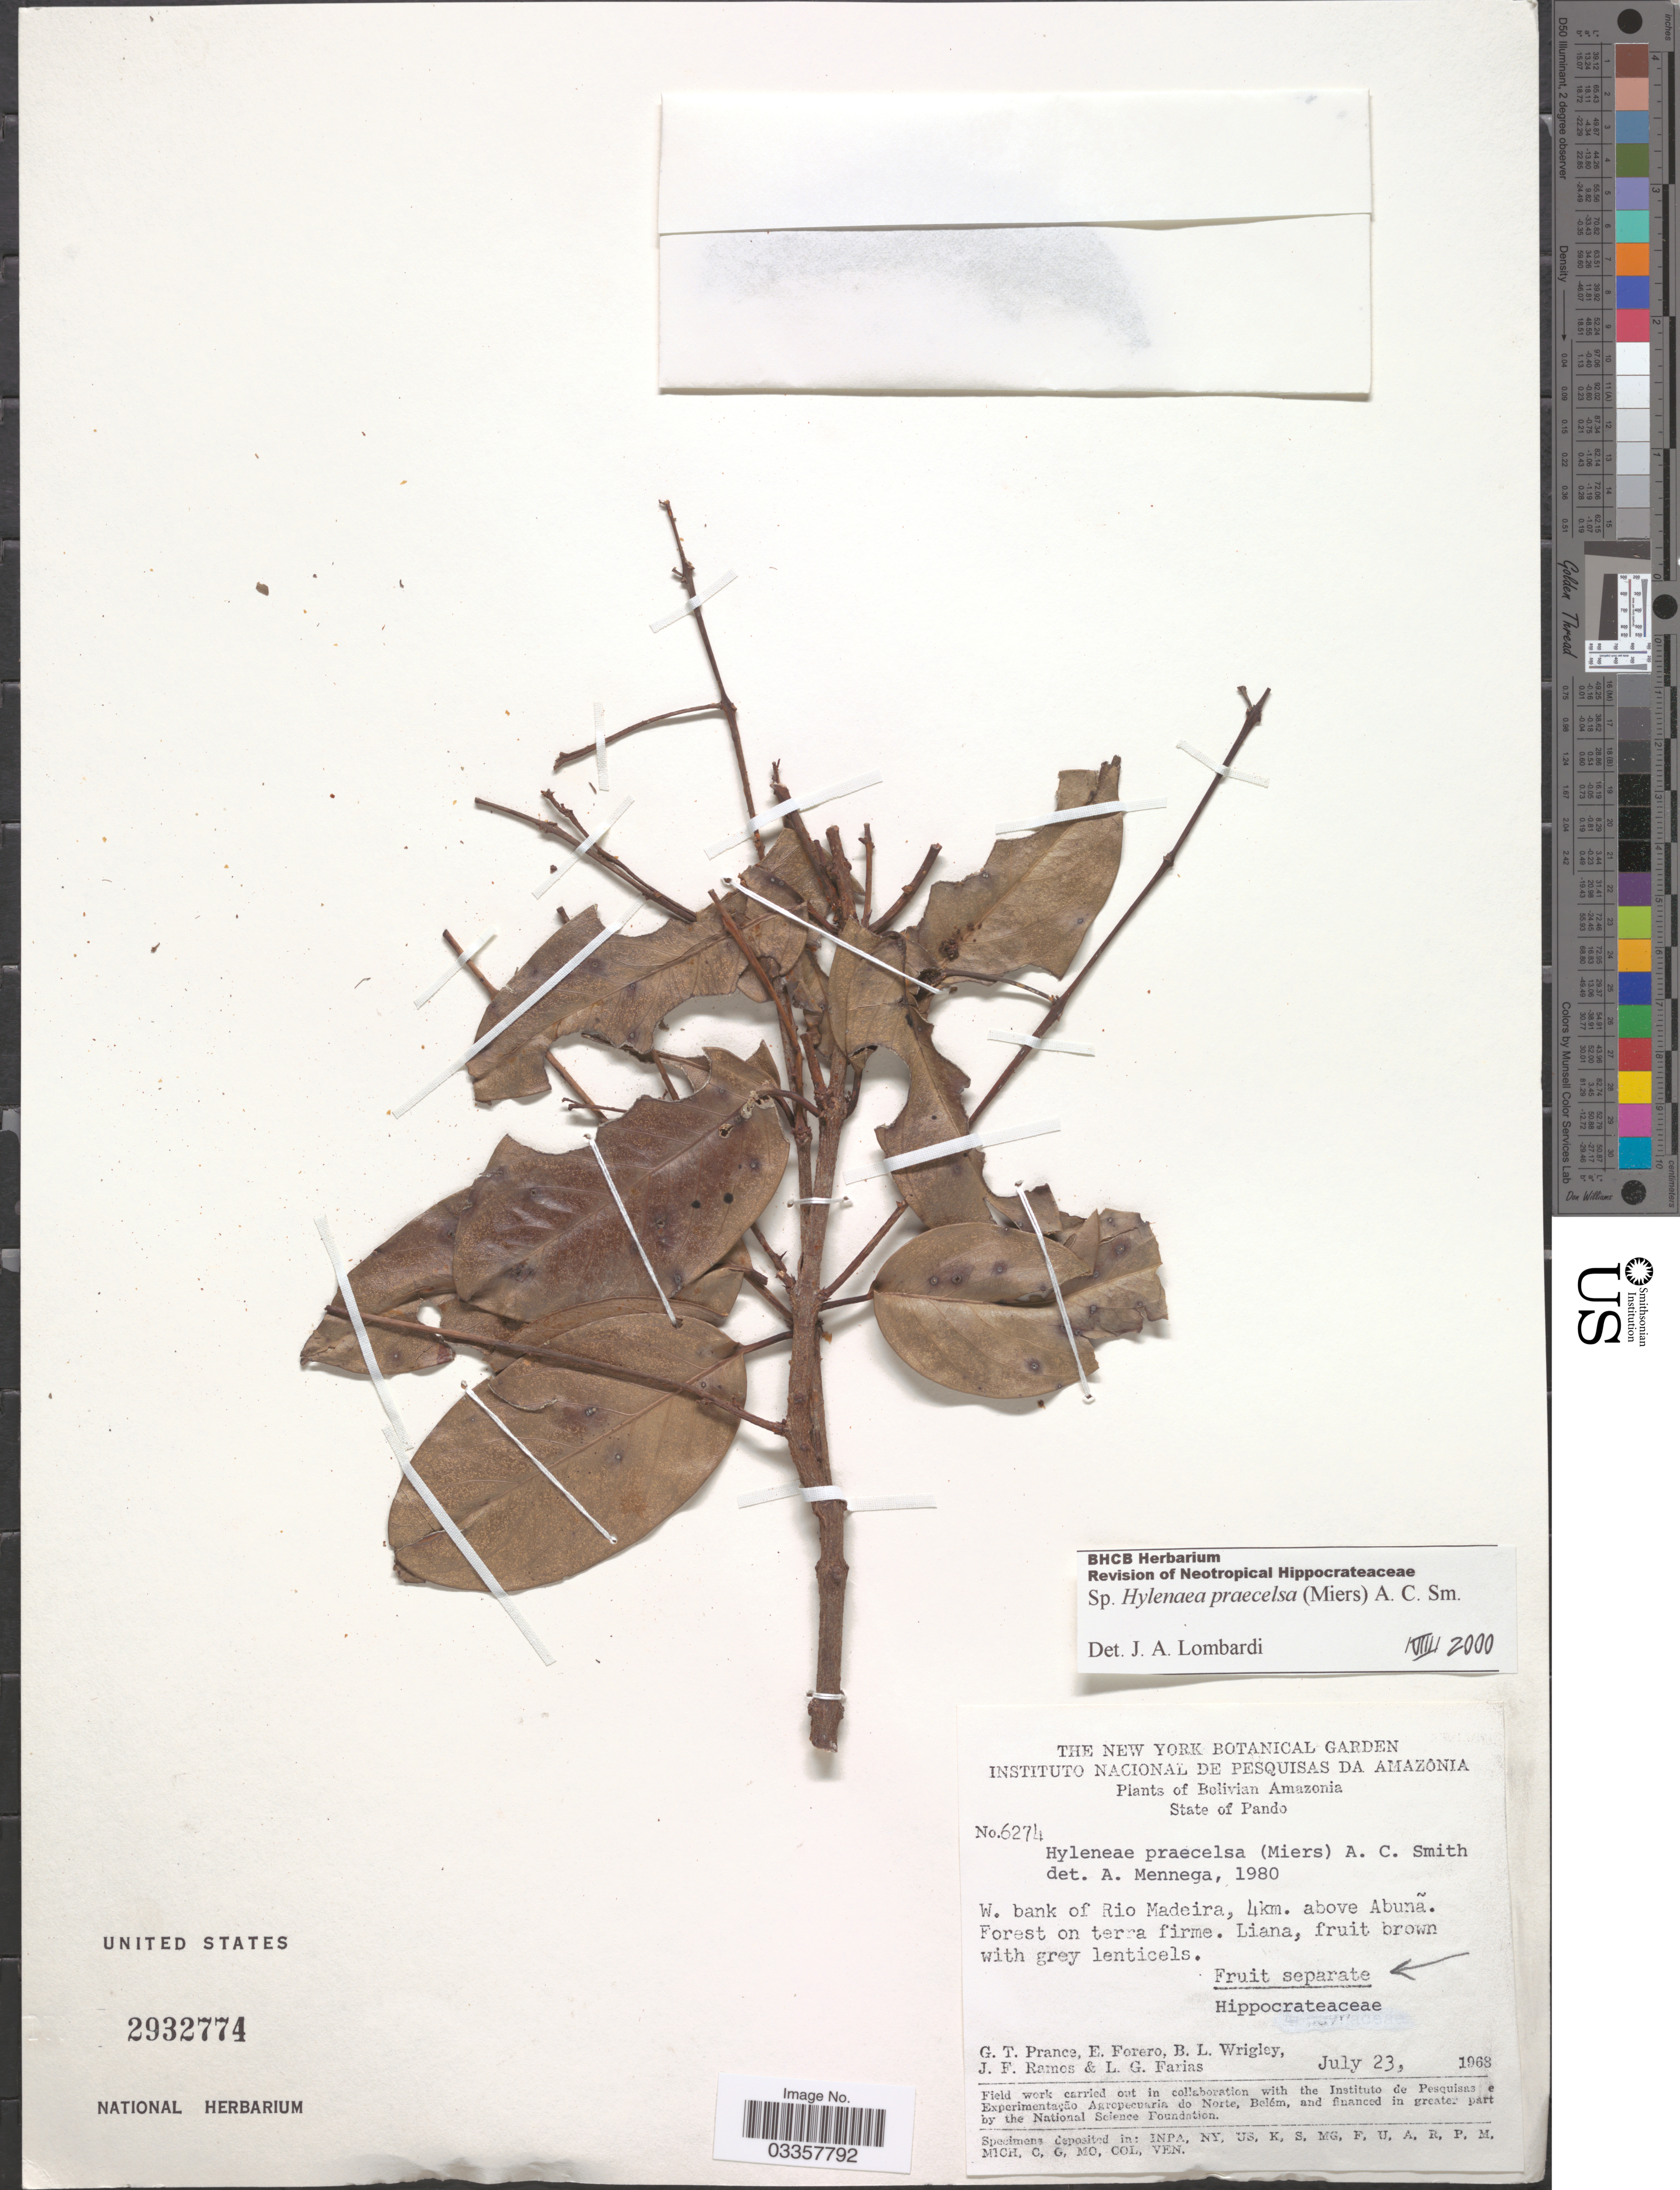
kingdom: Plantae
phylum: Tracheophyta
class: Magnoliopsida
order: Celastrales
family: Celastraceae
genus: Hylenaea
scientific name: Hylenaea praecelsa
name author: (Miers) A.C. Sm.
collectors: G. T. Prance, E. Forero, B. L. Wrigley, J. F. Ramos & L. G. Farias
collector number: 6274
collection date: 1968-07-23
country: Bolivia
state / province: Pando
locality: Bolivian Amazonia. W. bank of Rio Madeira, 4km. above Abuña.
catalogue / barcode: US 2932774